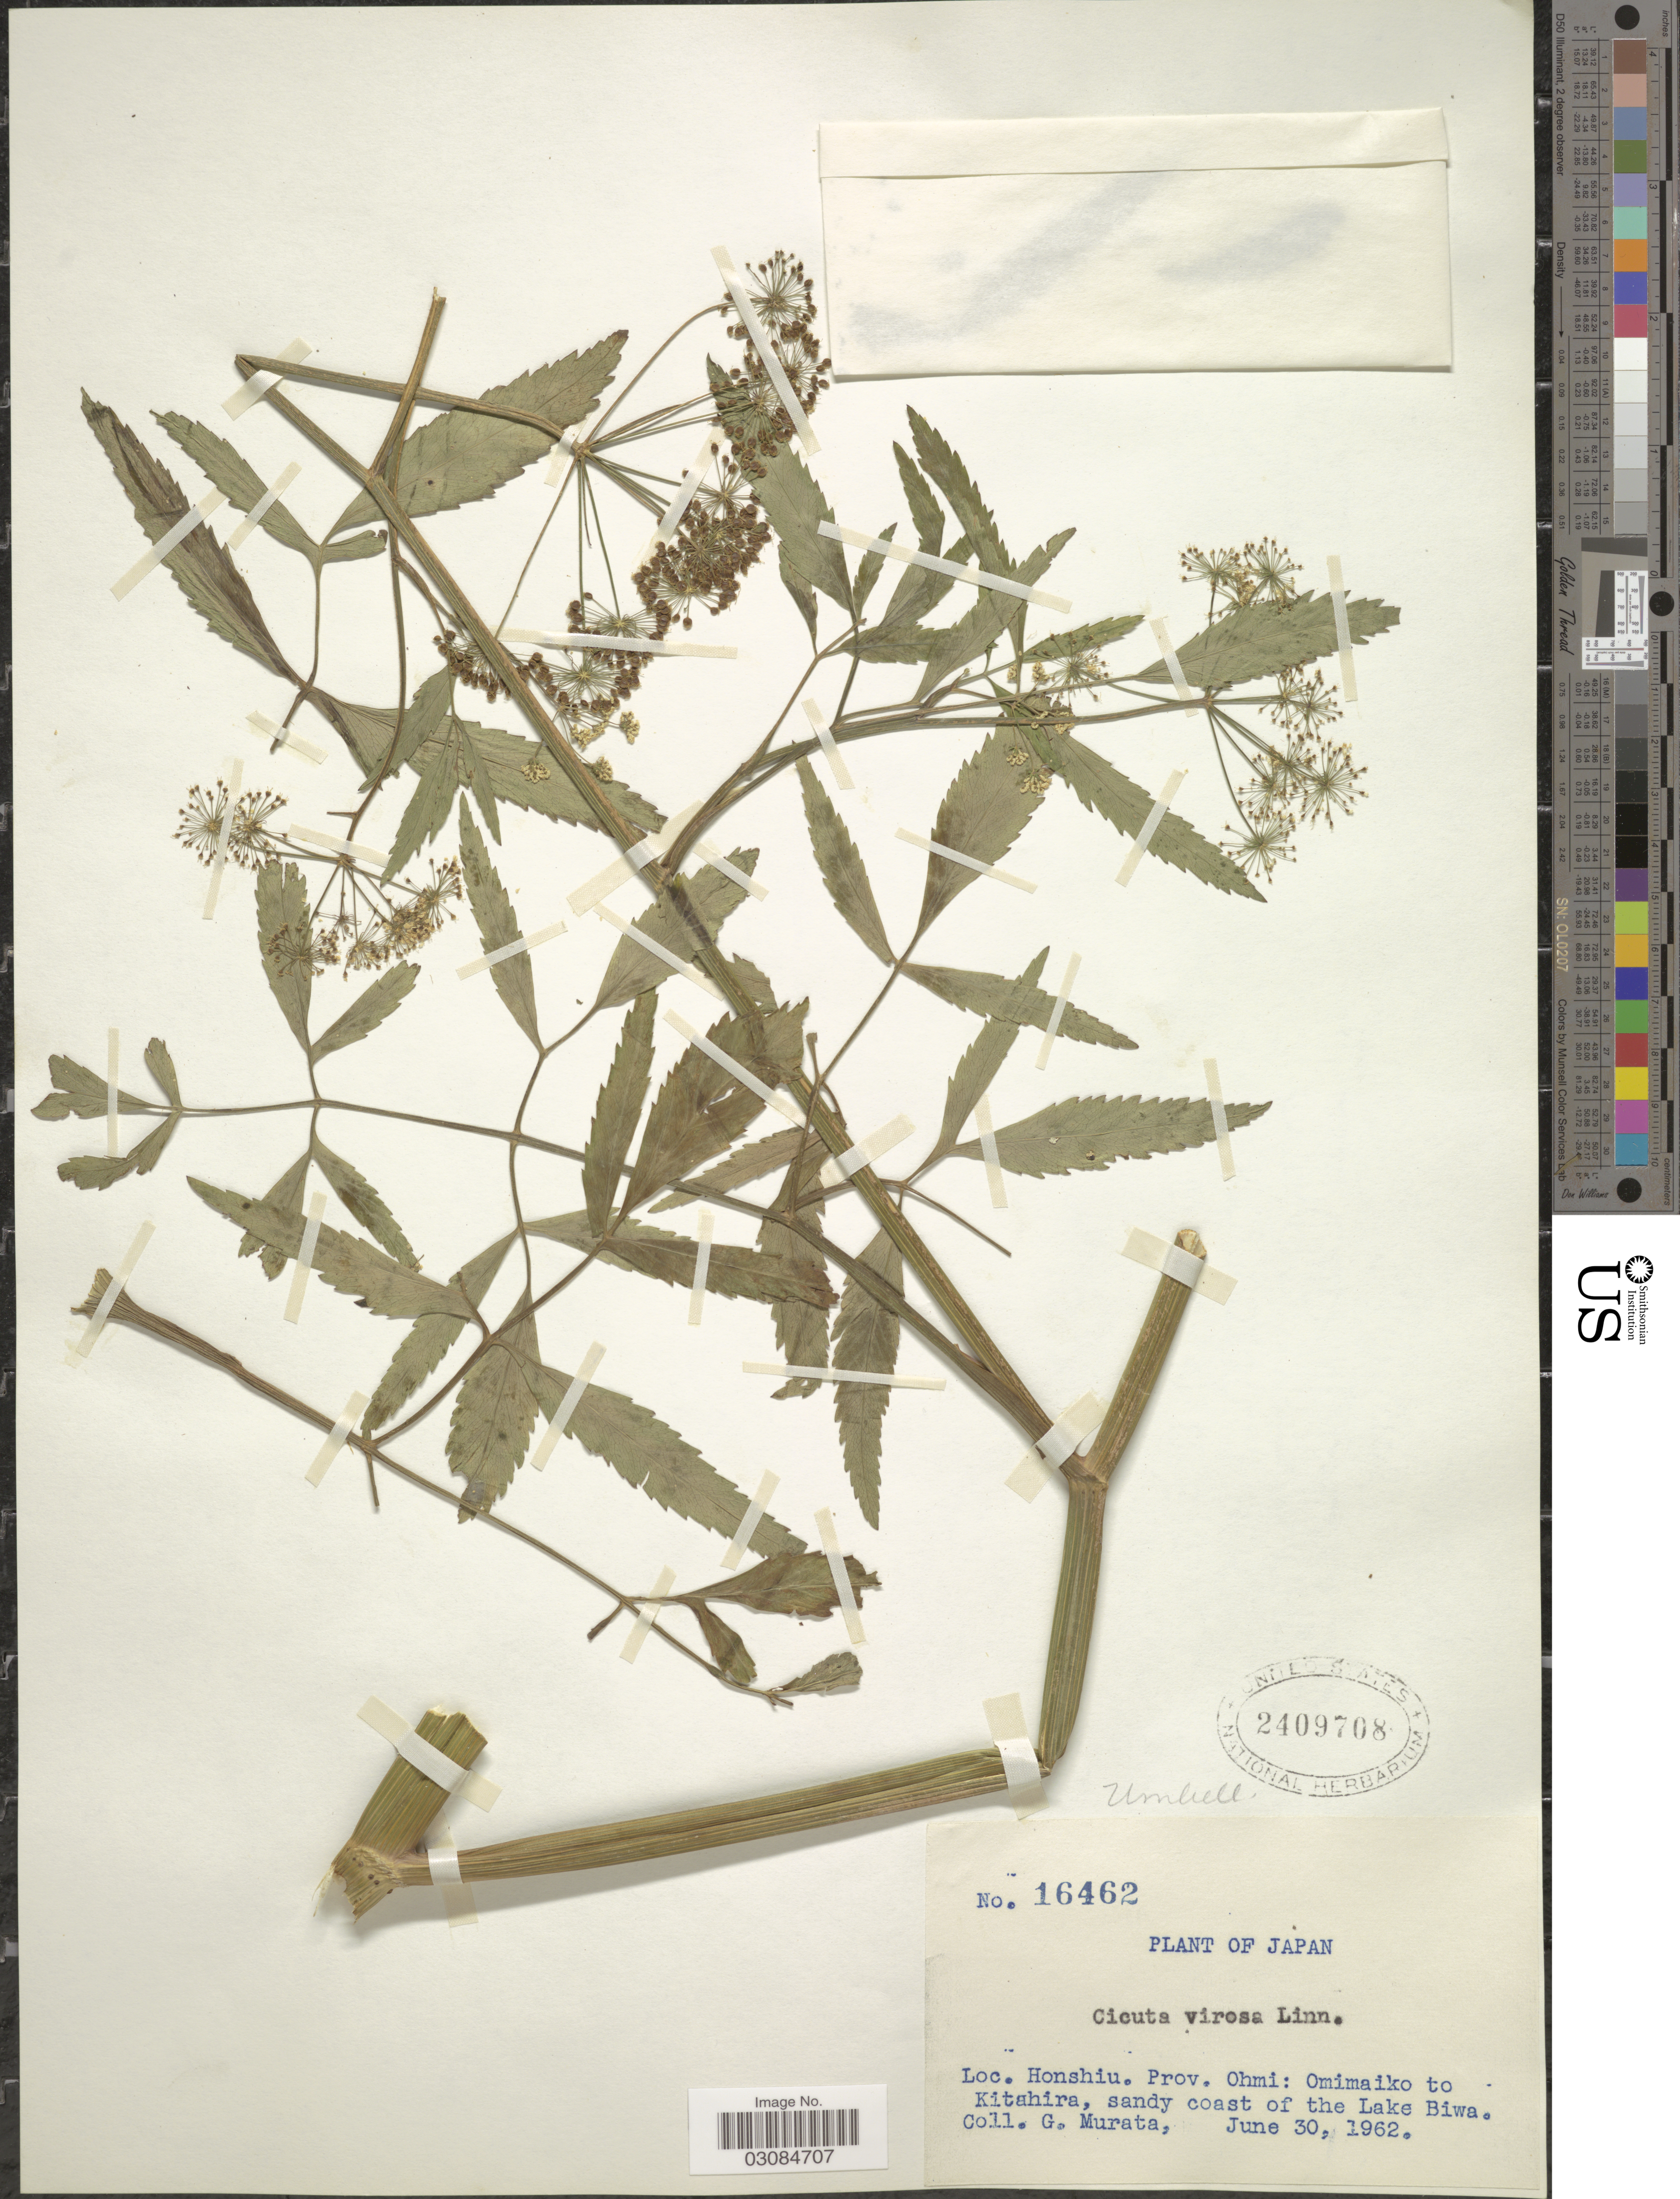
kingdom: Plantae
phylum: Tracheophyta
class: Magnoliopsida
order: Apiales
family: Apiaceae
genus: Cicuta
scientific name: Cicuta virosa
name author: L.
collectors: G. Murata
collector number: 16462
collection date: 1962-06-30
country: Japan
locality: Honshiu. Prov. Ohmi: Omimaiko to Kitahira, sandy coast of the Lake Biwa.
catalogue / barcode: US 2409708